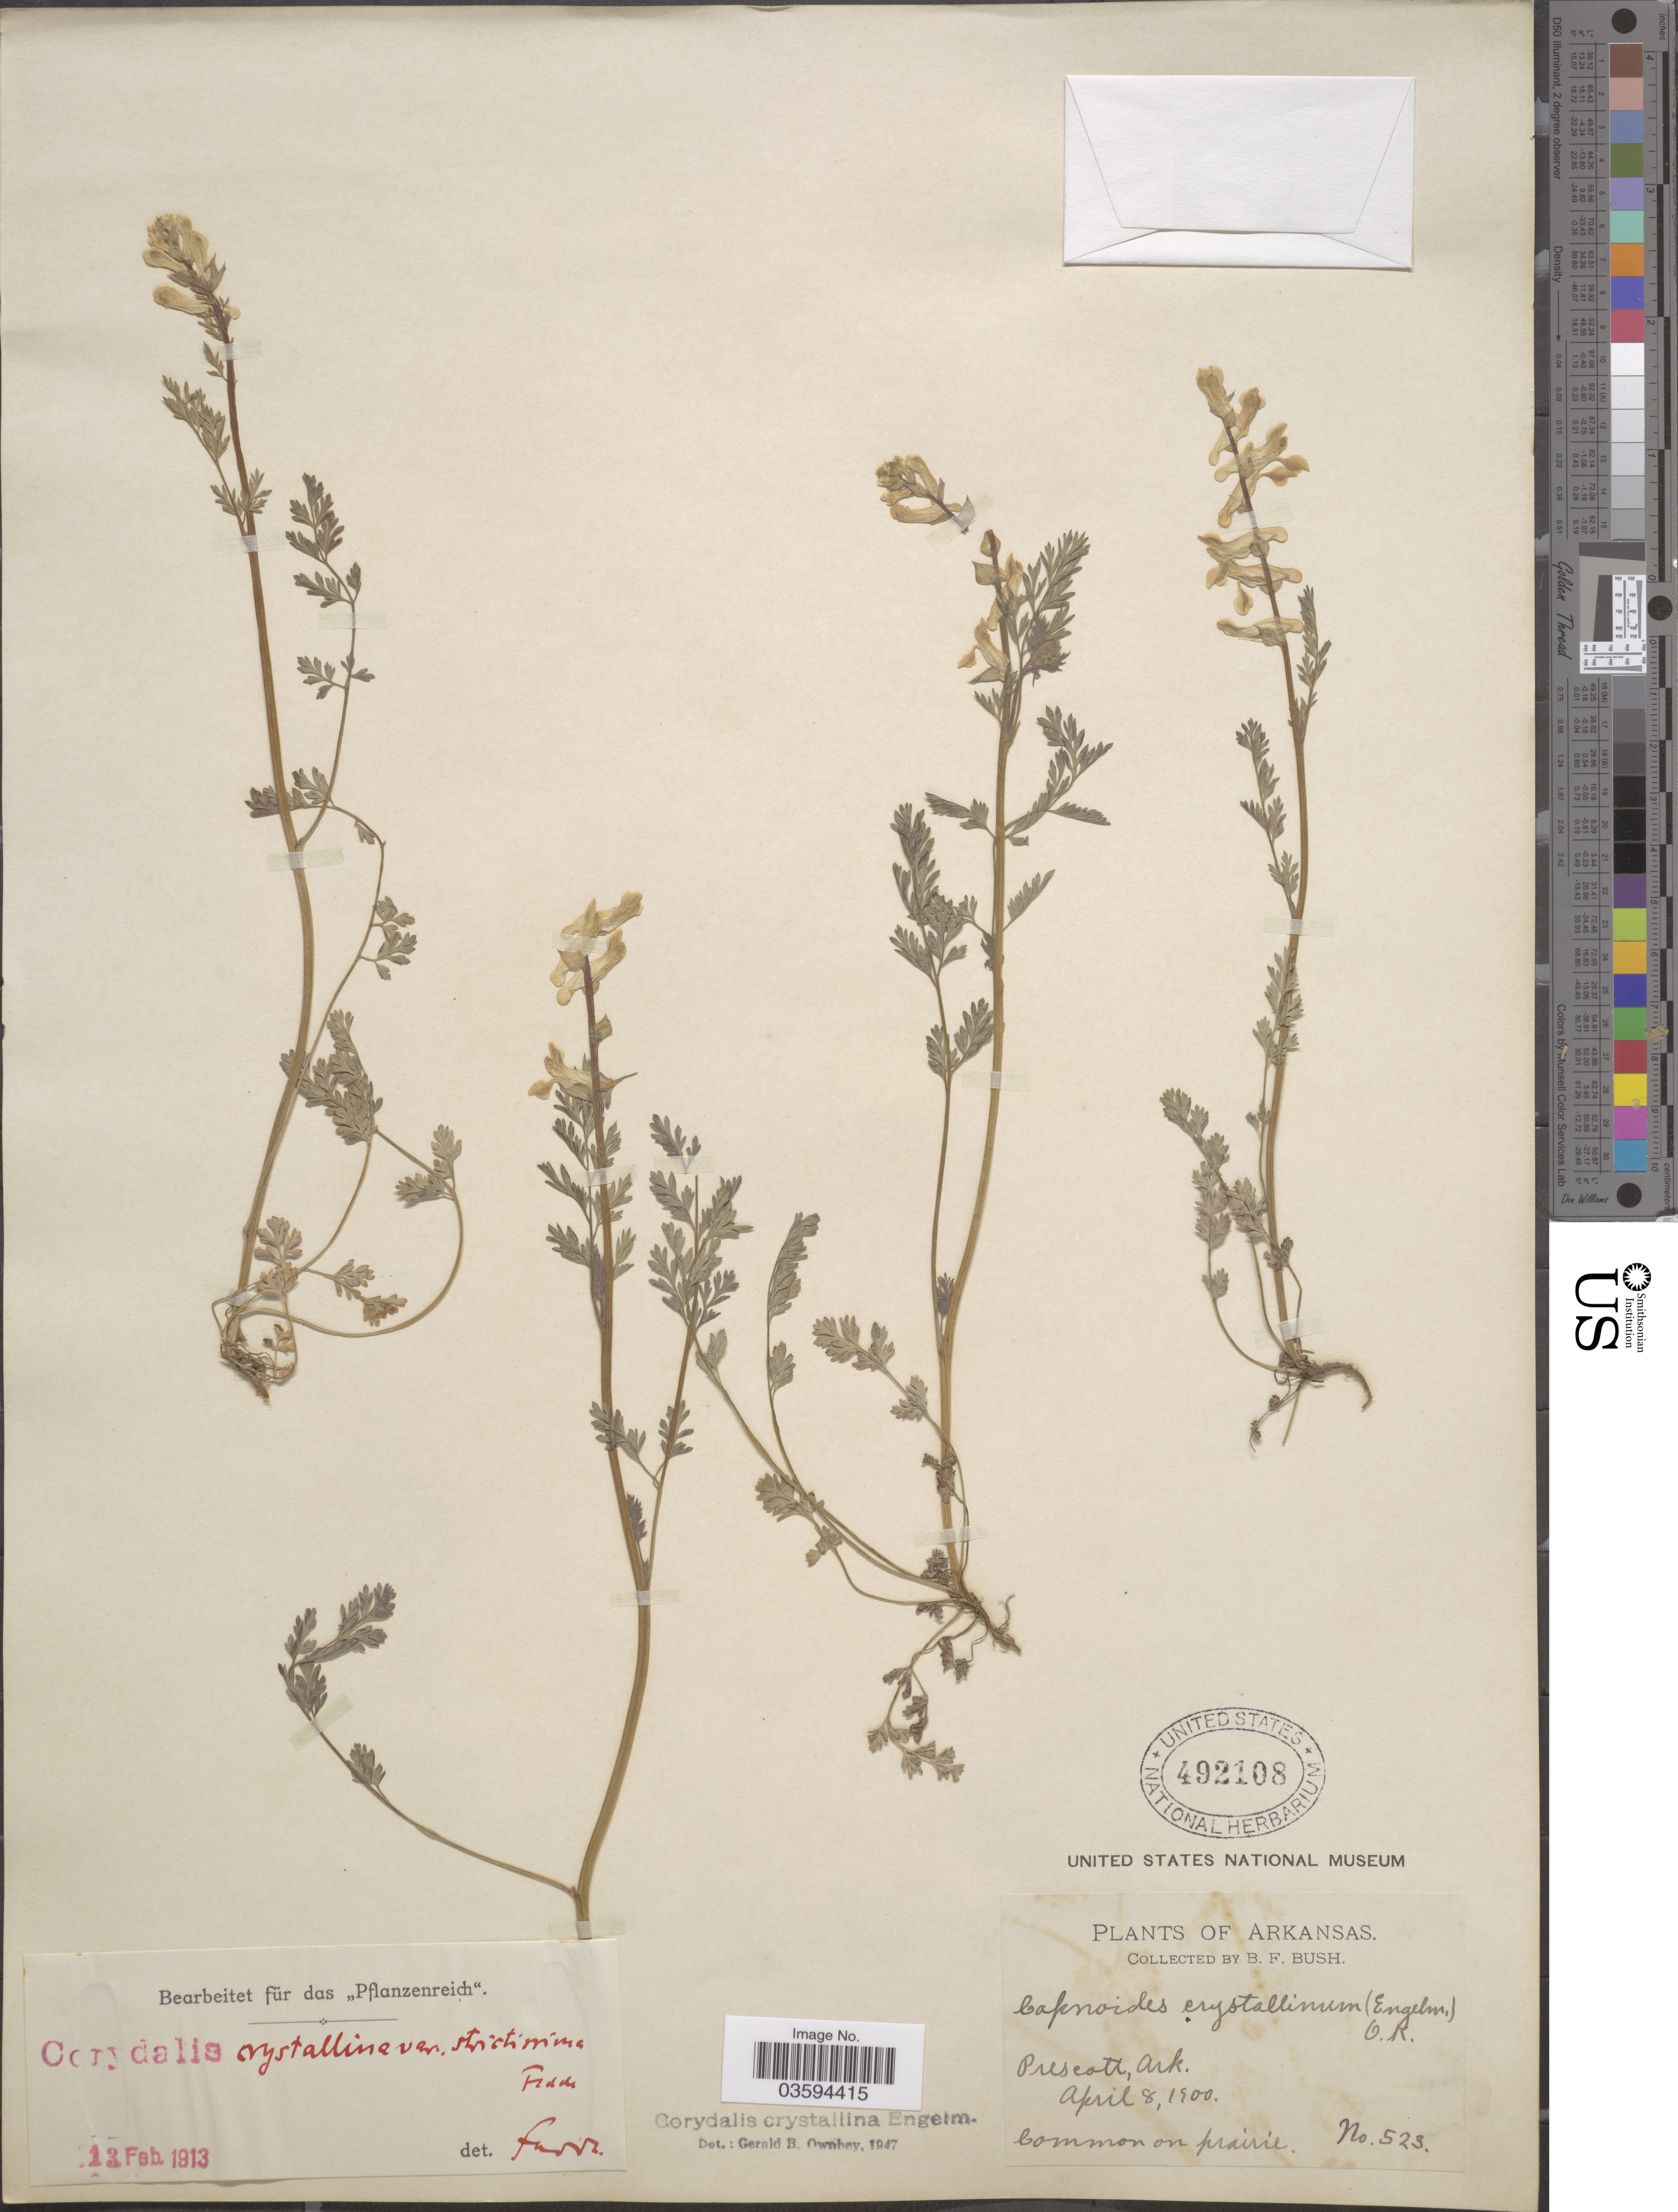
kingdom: Plantae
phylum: Tracheophyta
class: Magnoliopsida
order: Ranunculales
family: Papaveraceae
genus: Corydalis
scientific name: Corydalis crystallina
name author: (Engelm. ex A. Gray) Torr. & A. Gray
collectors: B. F. Bush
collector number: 523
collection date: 1900-04-08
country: United States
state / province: Arkansas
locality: Prescott.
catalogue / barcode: US 492108